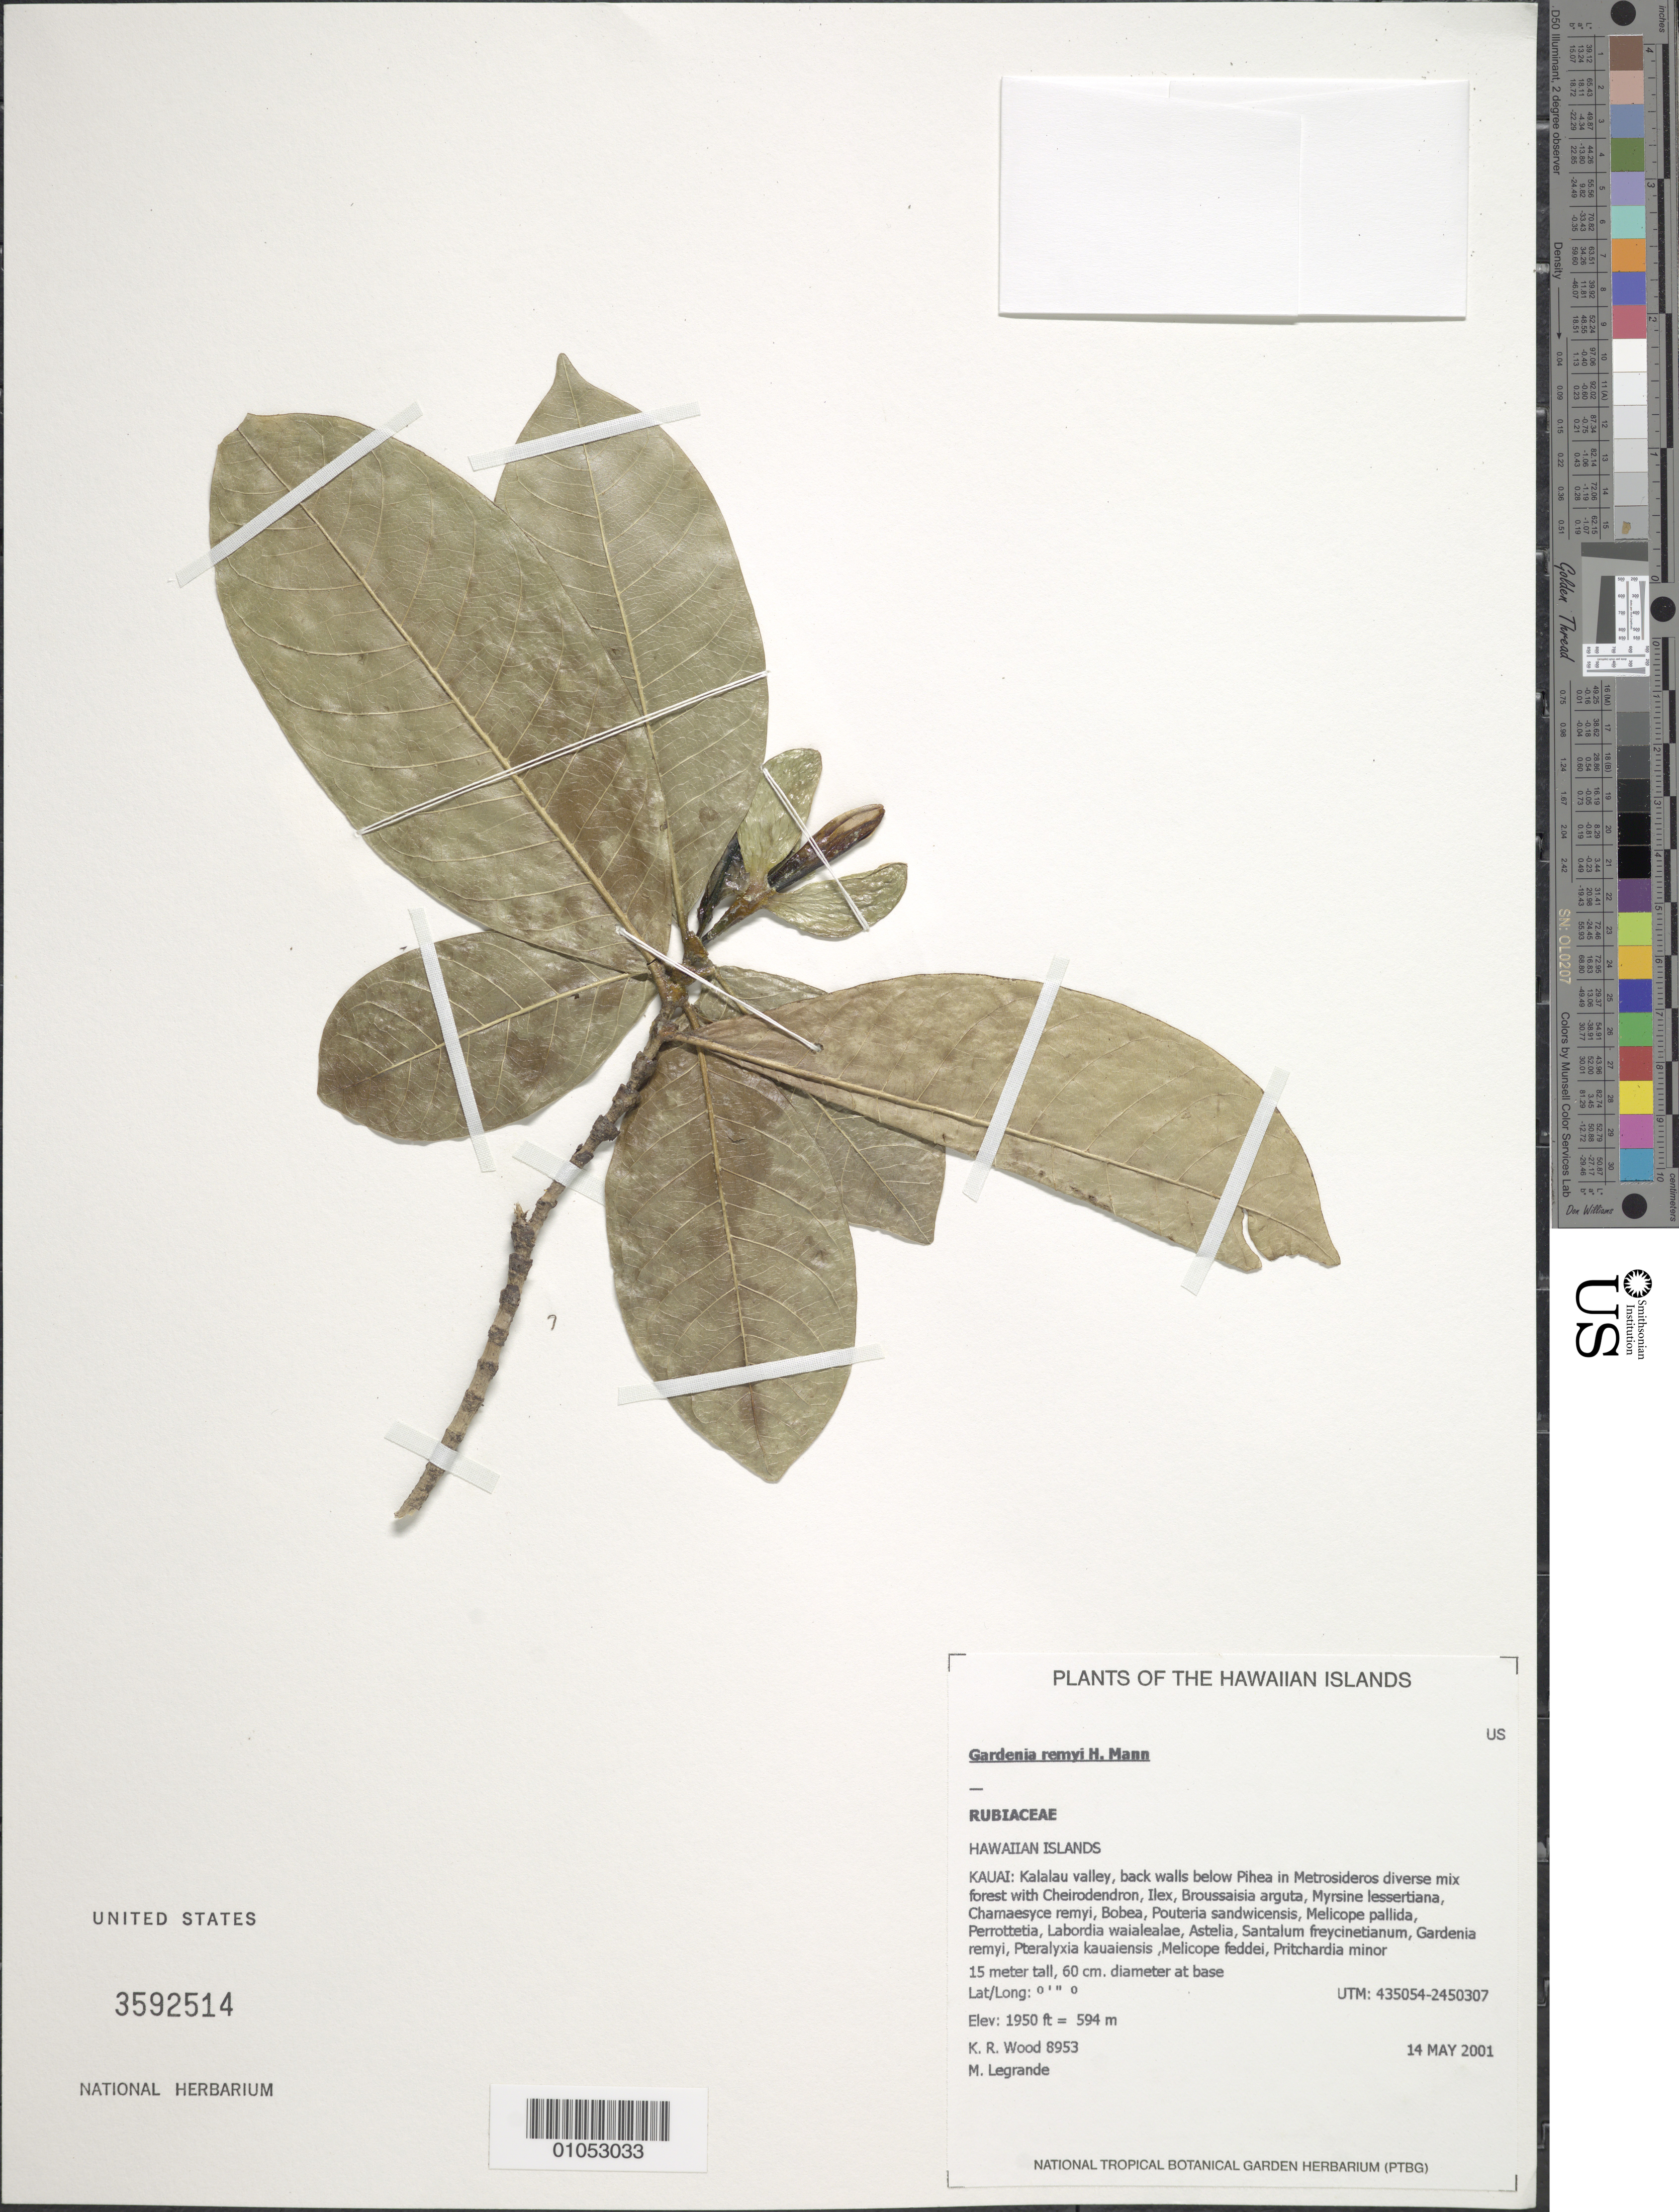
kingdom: Plantae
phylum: Tracheophyta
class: Magnoliopsida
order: Gentianales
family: Rubiaceae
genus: Gardenia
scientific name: Gardenia remyi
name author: H. Mann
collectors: K. R. Wood & M. LeGrande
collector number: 8953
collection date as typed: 14 May 2001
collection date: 2001-05-14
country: United States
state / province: Hawaii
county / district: Kaui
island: Kaua'i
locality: Kalalau valley.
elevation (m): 594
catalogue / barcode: US 3592514